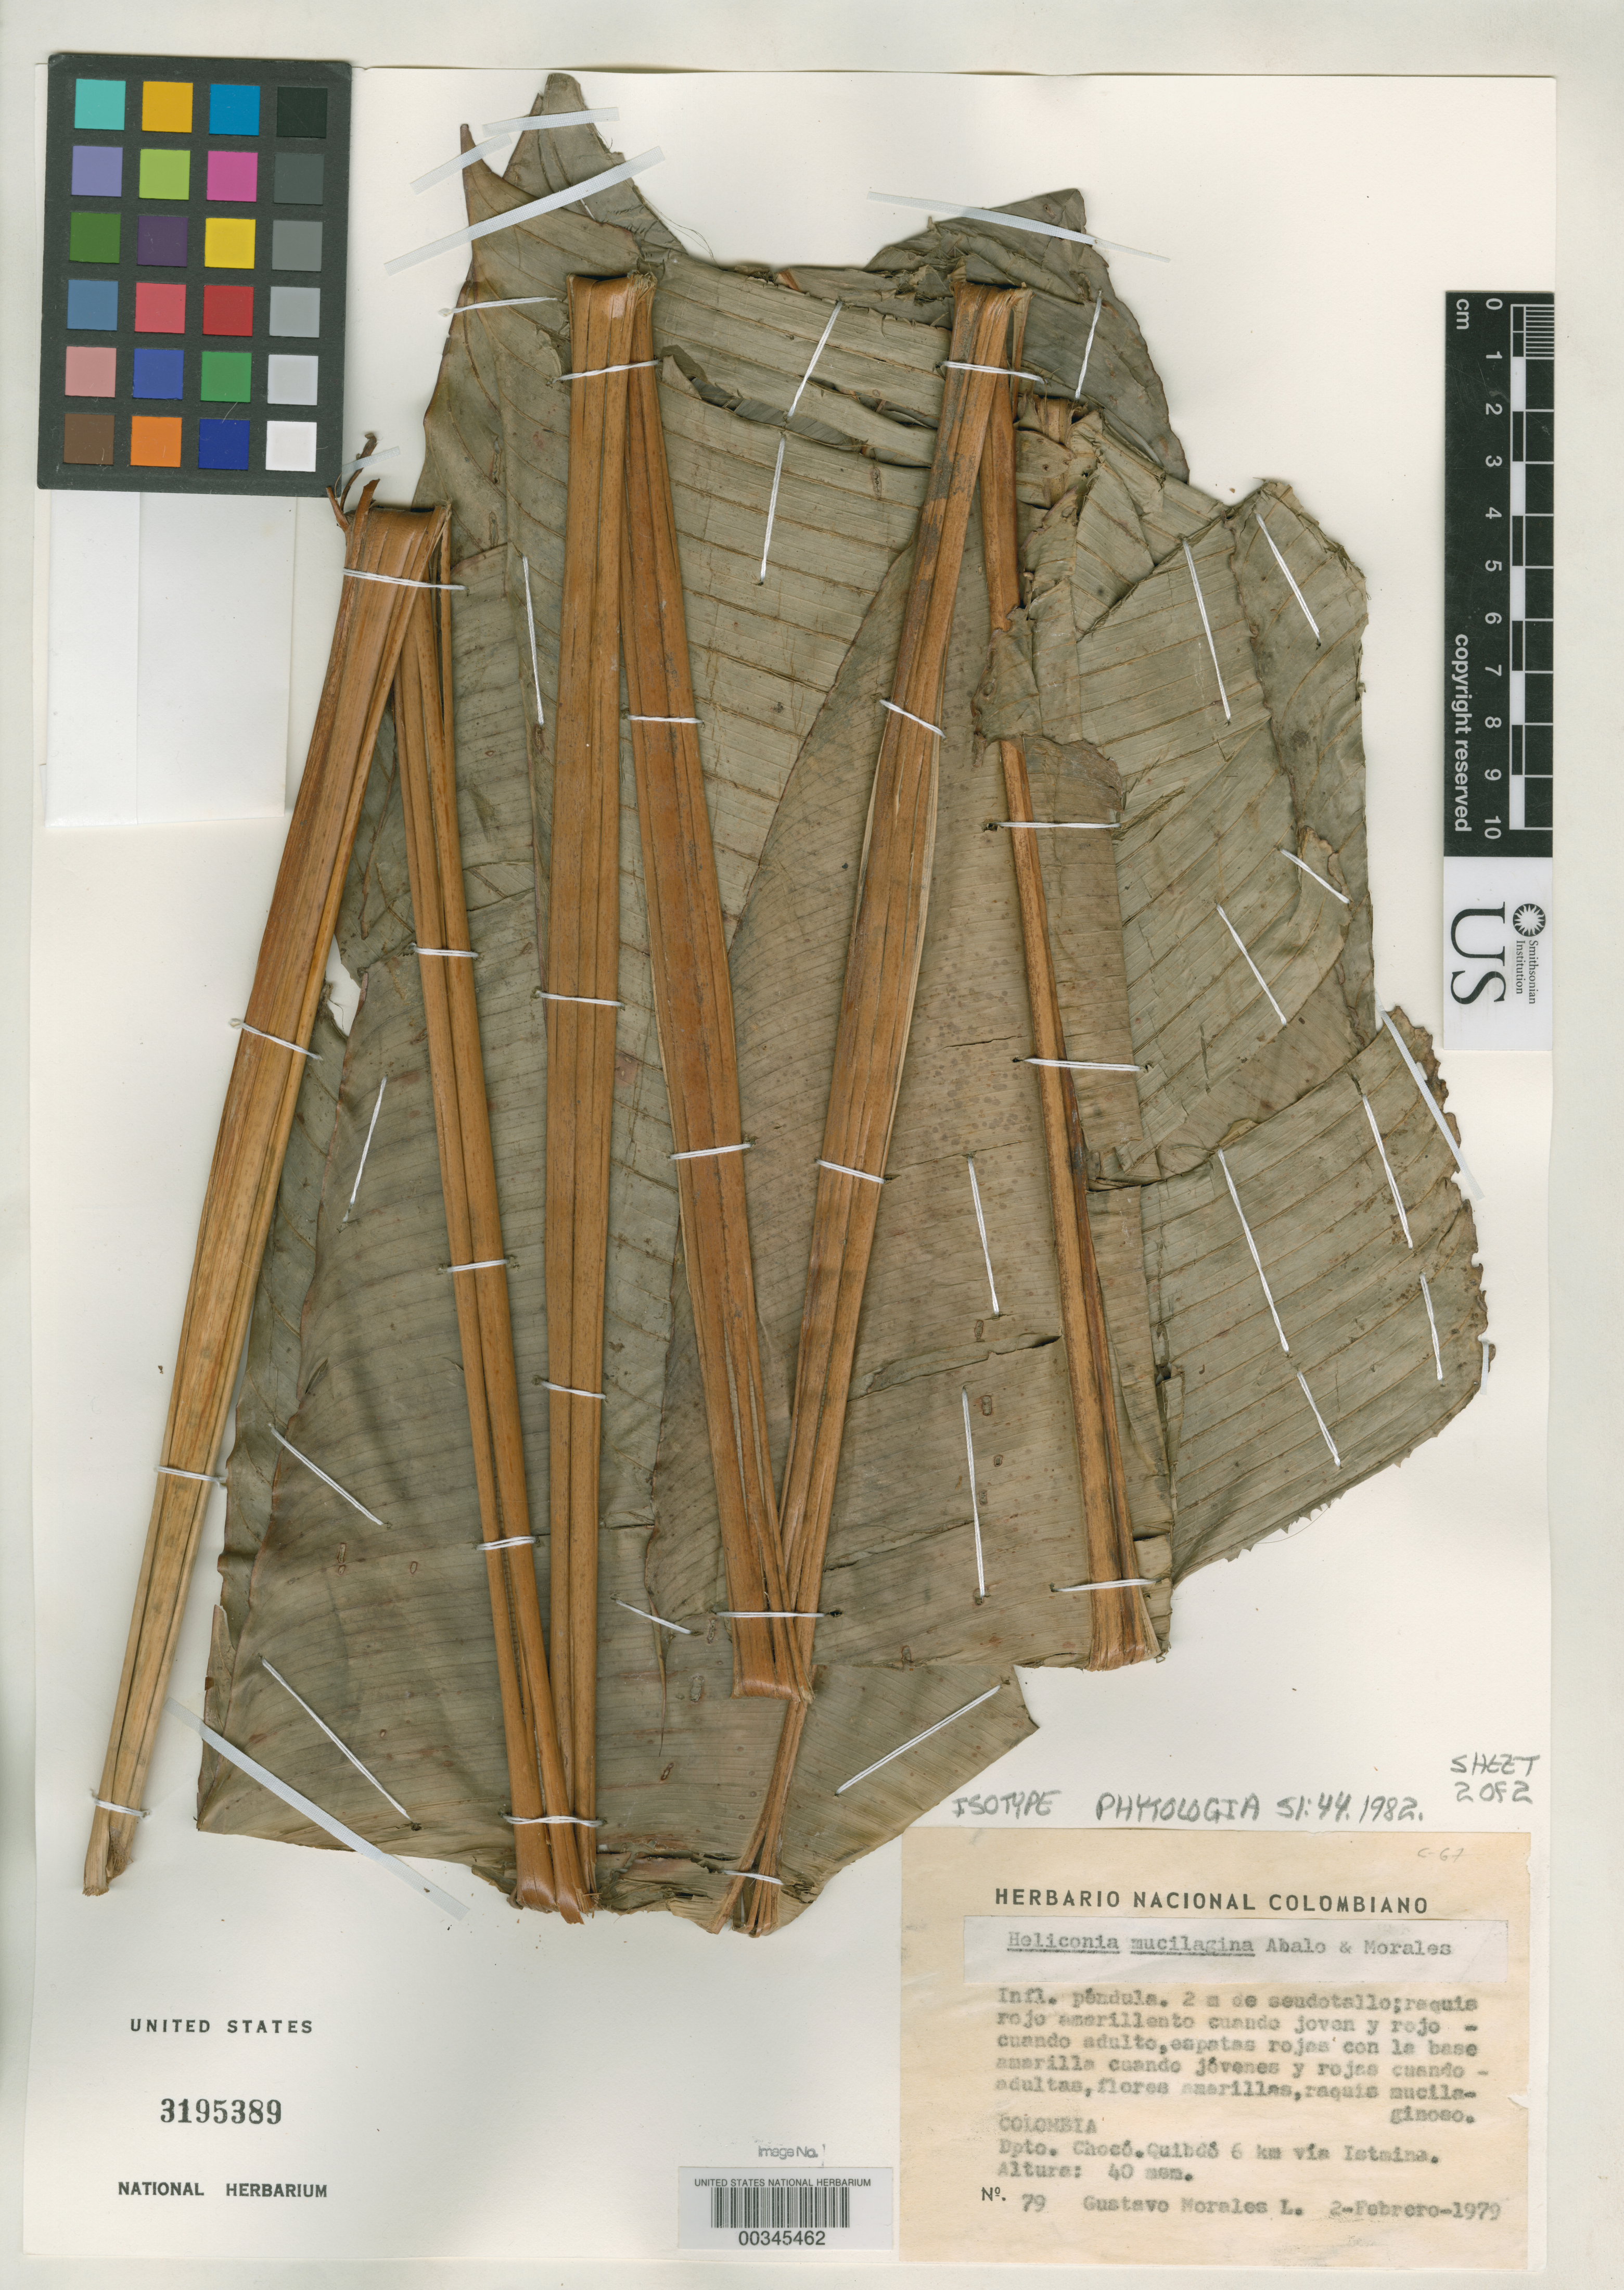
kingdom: Plantae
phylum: Tracheophyta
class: Liliopsida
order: Zingiberales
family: Heliconiaceae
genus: Heliconia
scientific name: Heliconia mucilagina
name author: Abalo & G. Morales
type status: Isotype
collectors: G. Morales L.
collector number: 79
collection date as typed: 02 Feb 1982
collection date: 1982-02-02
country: Colombia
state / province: Chocó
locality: Quibido 6 km via IstMina.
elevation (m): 40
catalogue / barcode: US 3195389